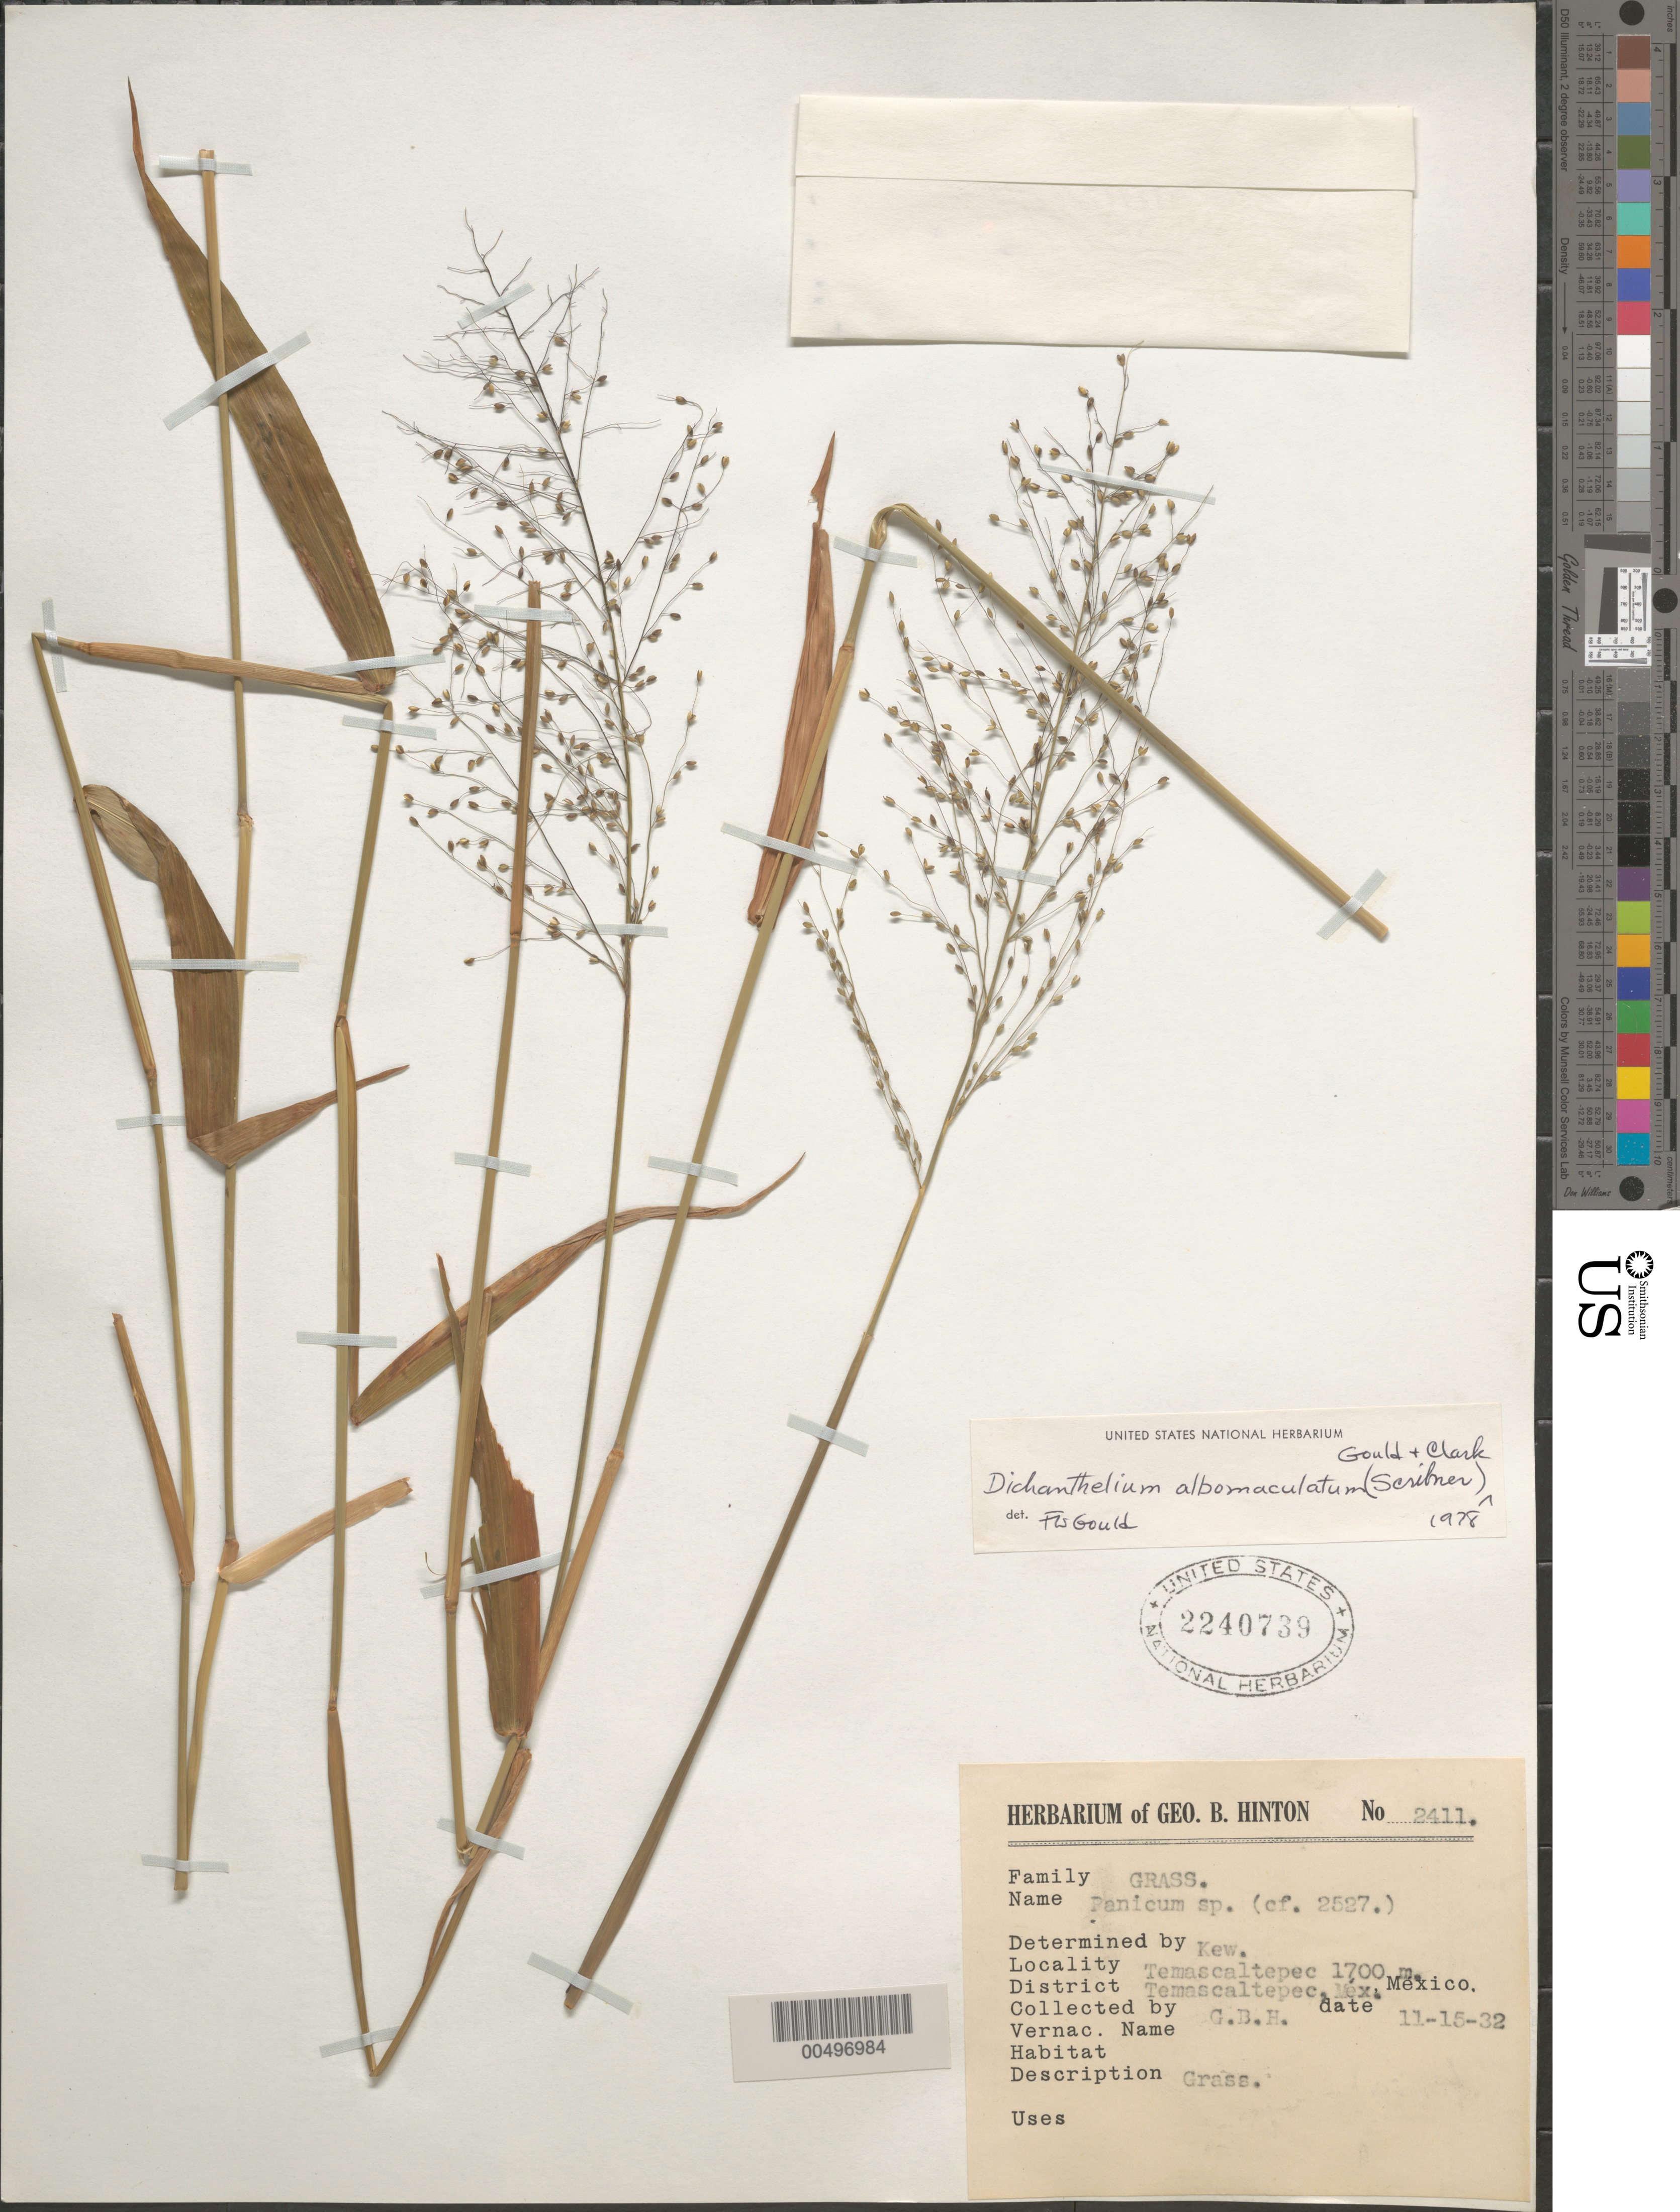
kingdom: Plantae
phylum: Tracheophyta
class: Liliopsida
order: Poales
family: Poaceae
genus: Dichanthelium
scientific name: Dichanthelium albomaculatum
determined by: Gould, F. W.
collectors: G. B. Hinton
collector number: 2411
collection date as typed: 15 Nov 1932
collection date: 1932-11-15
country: Mexico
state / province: México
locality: Temascaltepec Dist, Temascaltepec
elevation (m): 1700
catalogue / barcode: US 2240739